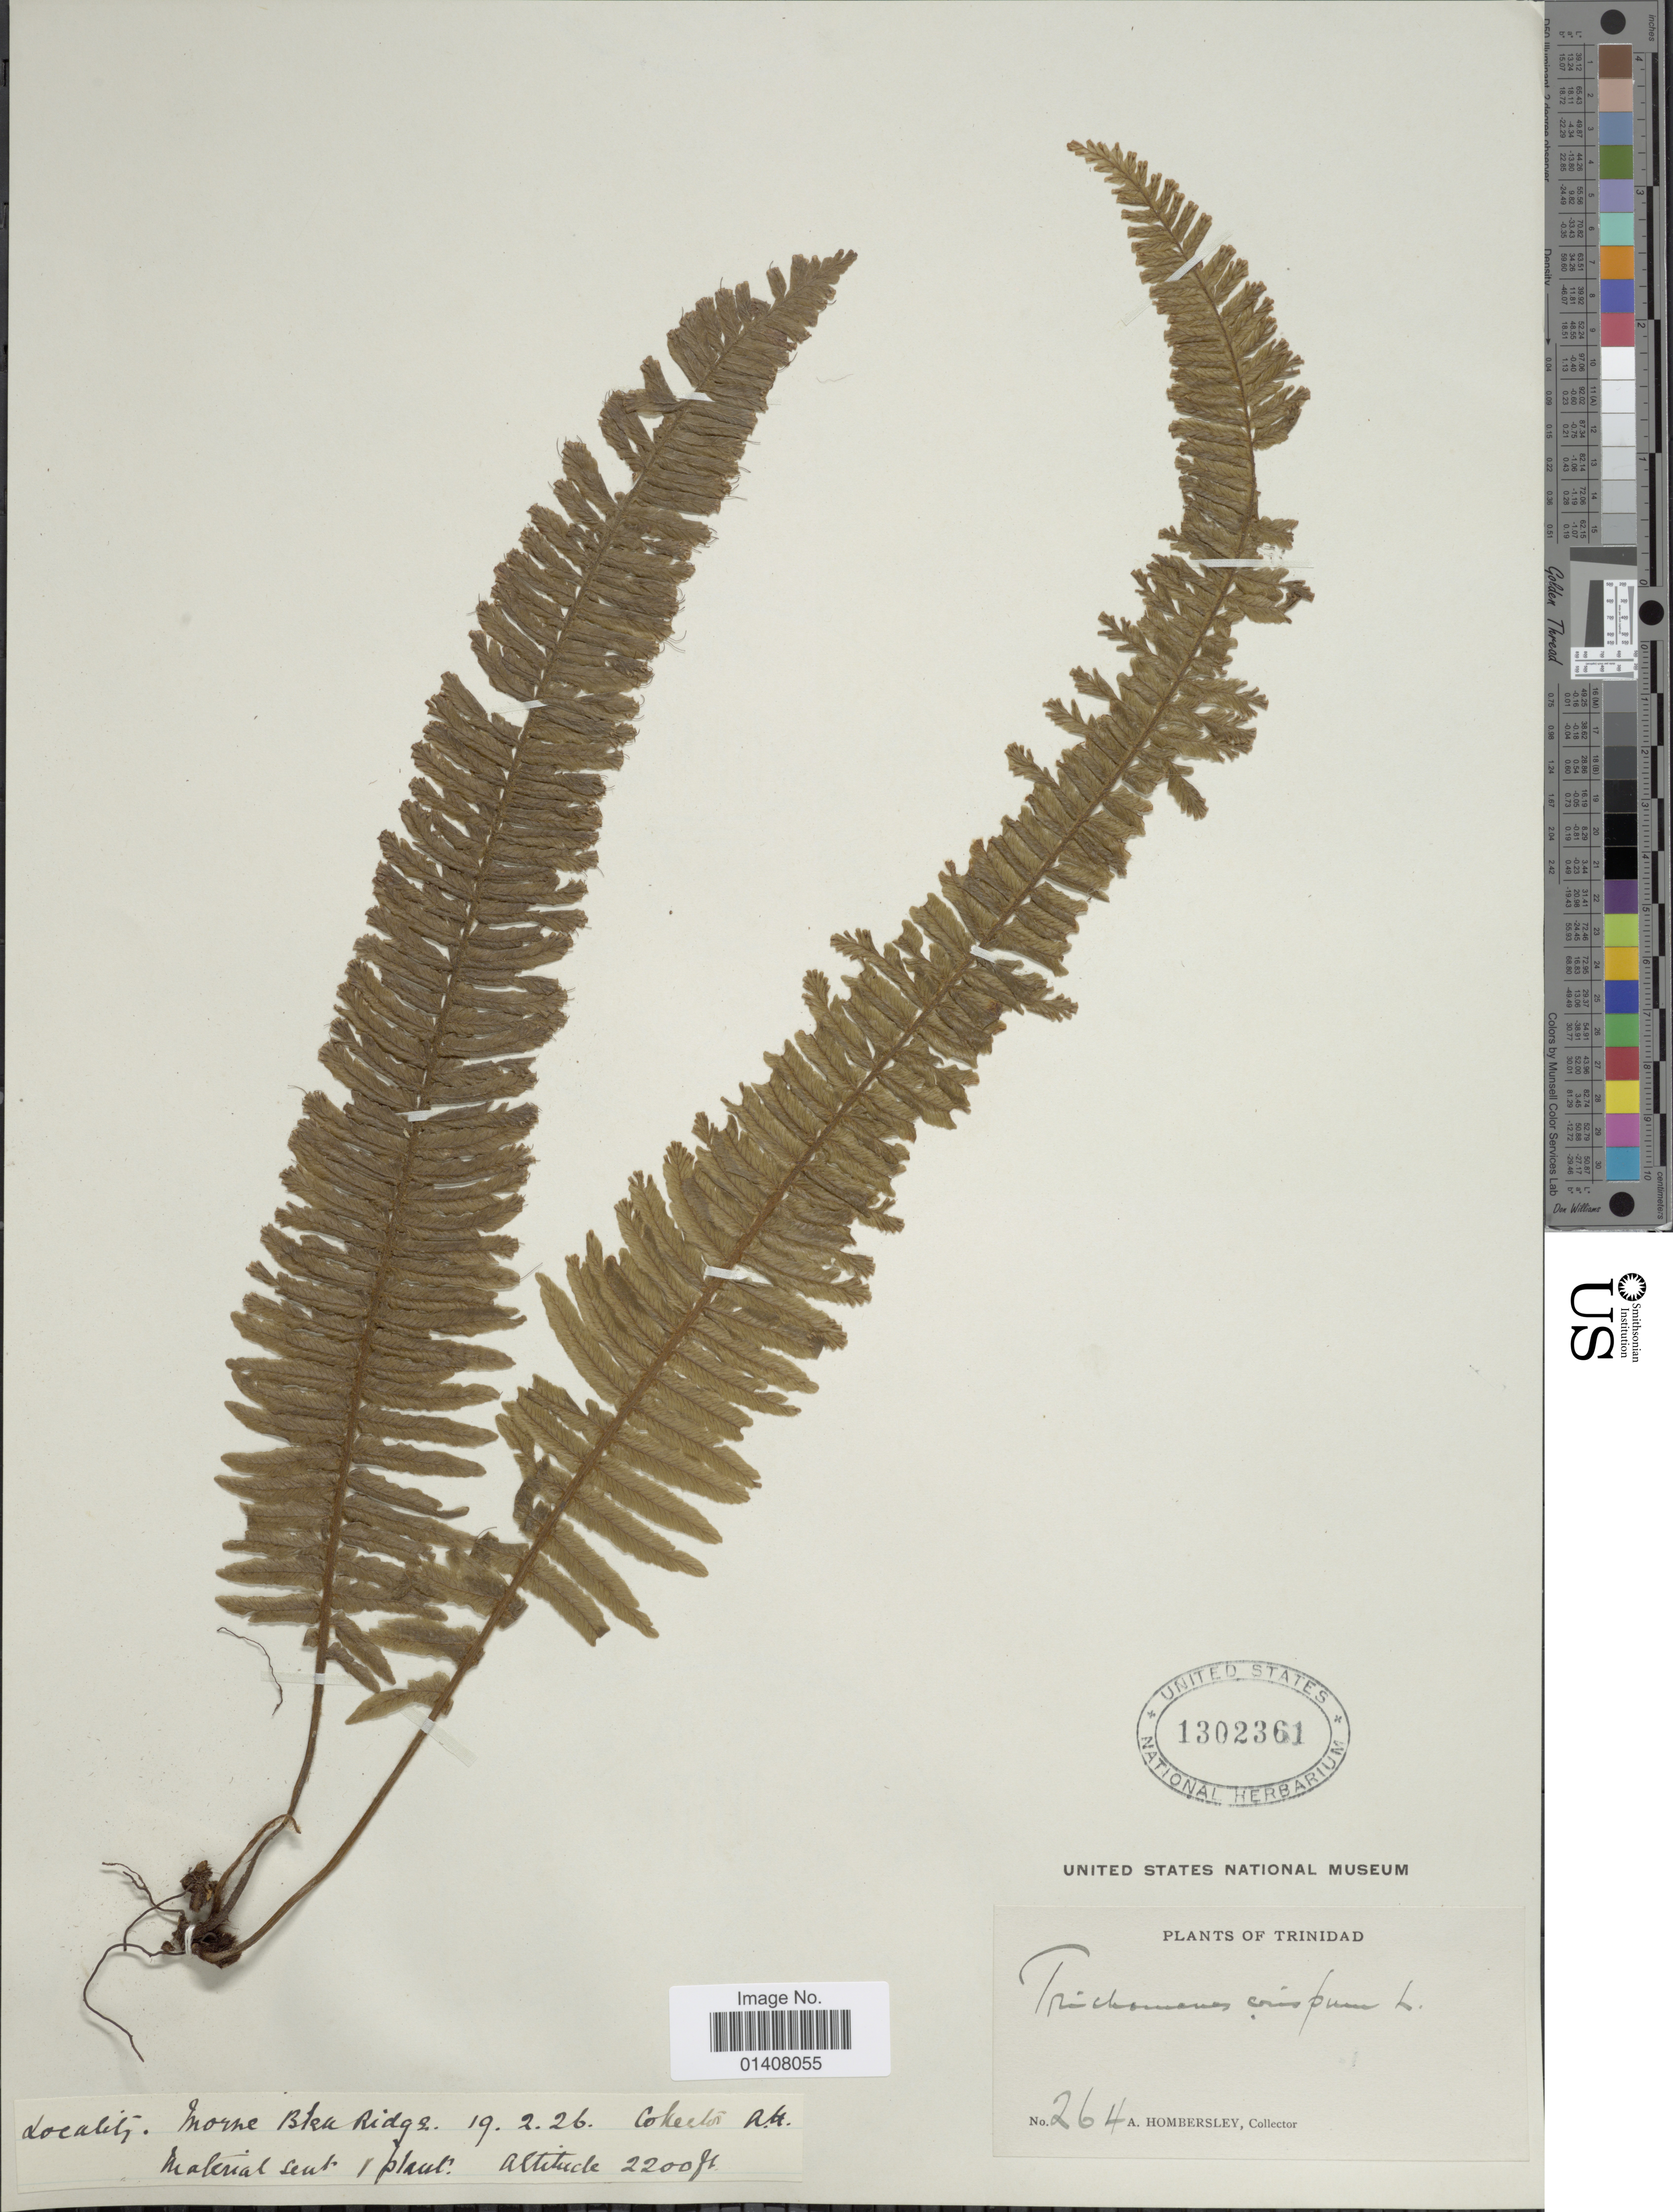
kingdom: Plantae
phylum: Tracheophyta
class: Polypodiopsida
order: Hymenophyllales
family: Hymenophyllaceae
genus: Trichomanes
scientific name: Trichomanes crispum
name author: L.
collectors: A. Hombersley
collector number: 264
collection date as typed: Transcribed d/m/y: 19/2/26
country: Trinidad and Tobago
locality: Trinidad, Morne Bleu Ridge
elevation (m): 671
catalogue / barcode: US 1302361